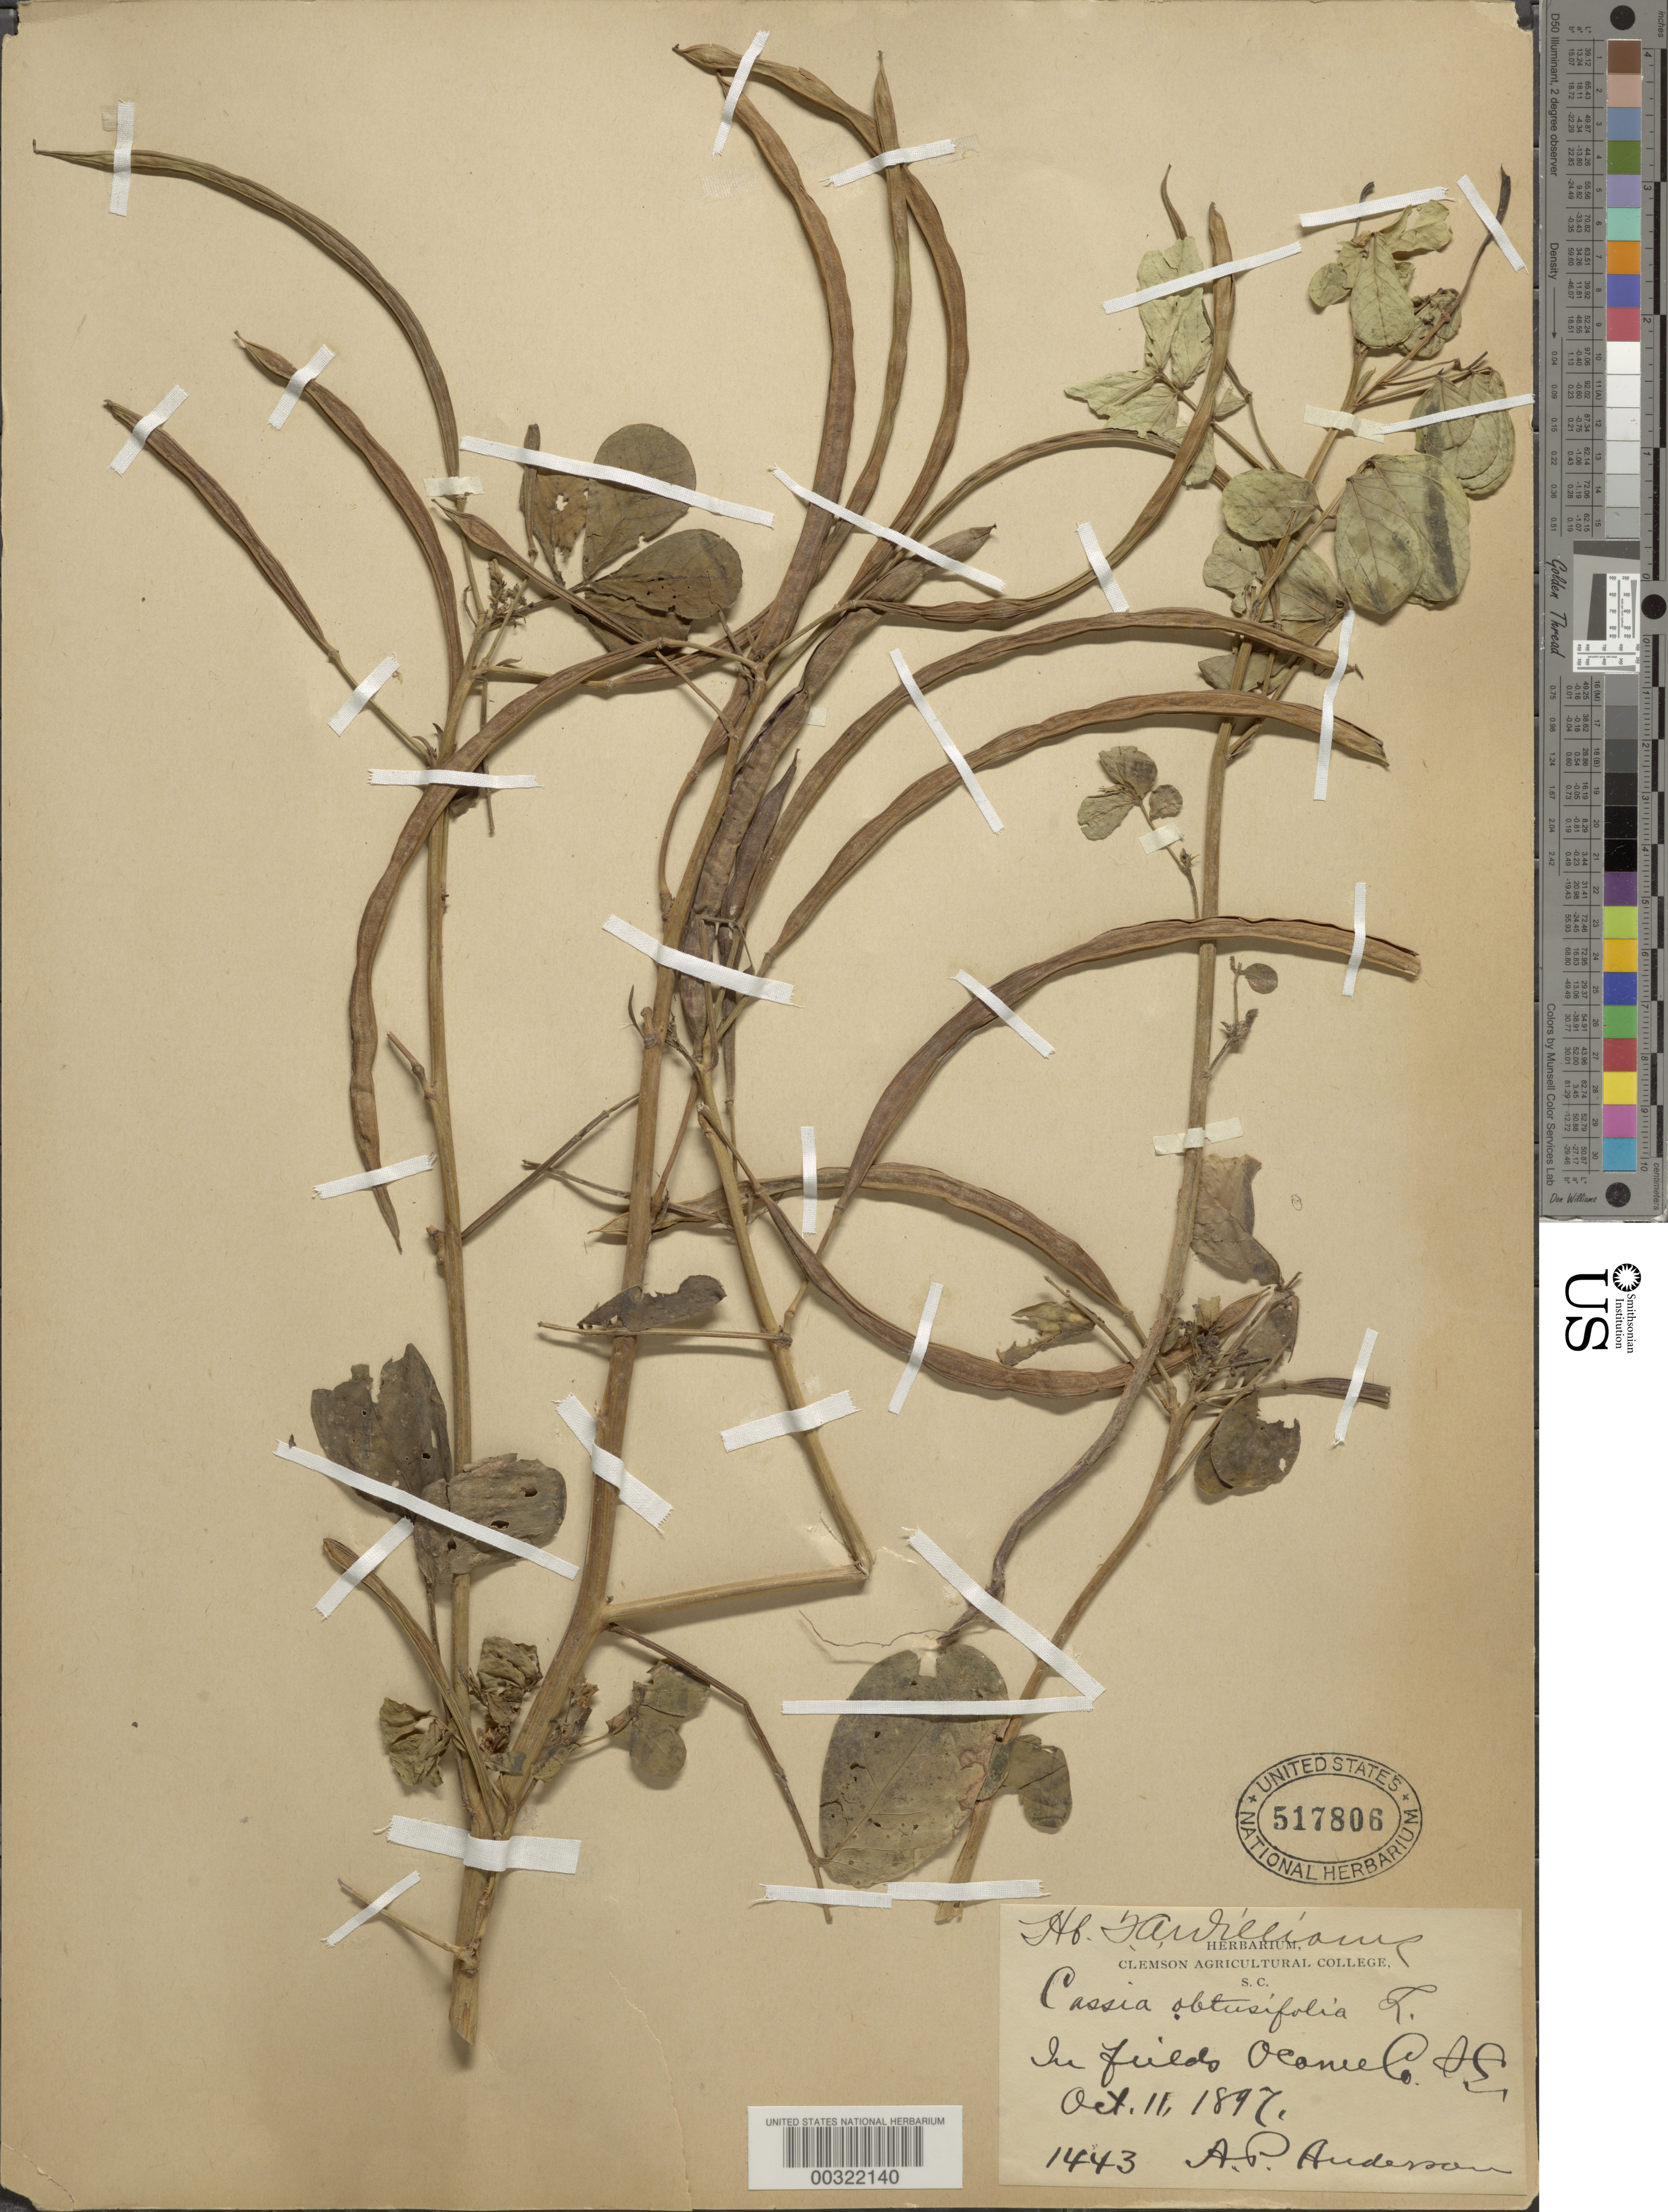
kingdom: Plantae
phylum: Tracheophyta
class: Magnoliopsida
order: Fabales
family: Fabaceae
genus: Senna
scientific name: Senna obtusifolia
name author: (L.) H.S. Irwin & Barneby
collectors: A. P. Anderson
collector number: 1443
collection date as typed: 11 Oct 1897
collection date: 1897-10-11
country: United States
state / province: South Carolina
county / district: Oconee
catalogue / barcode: US 517806